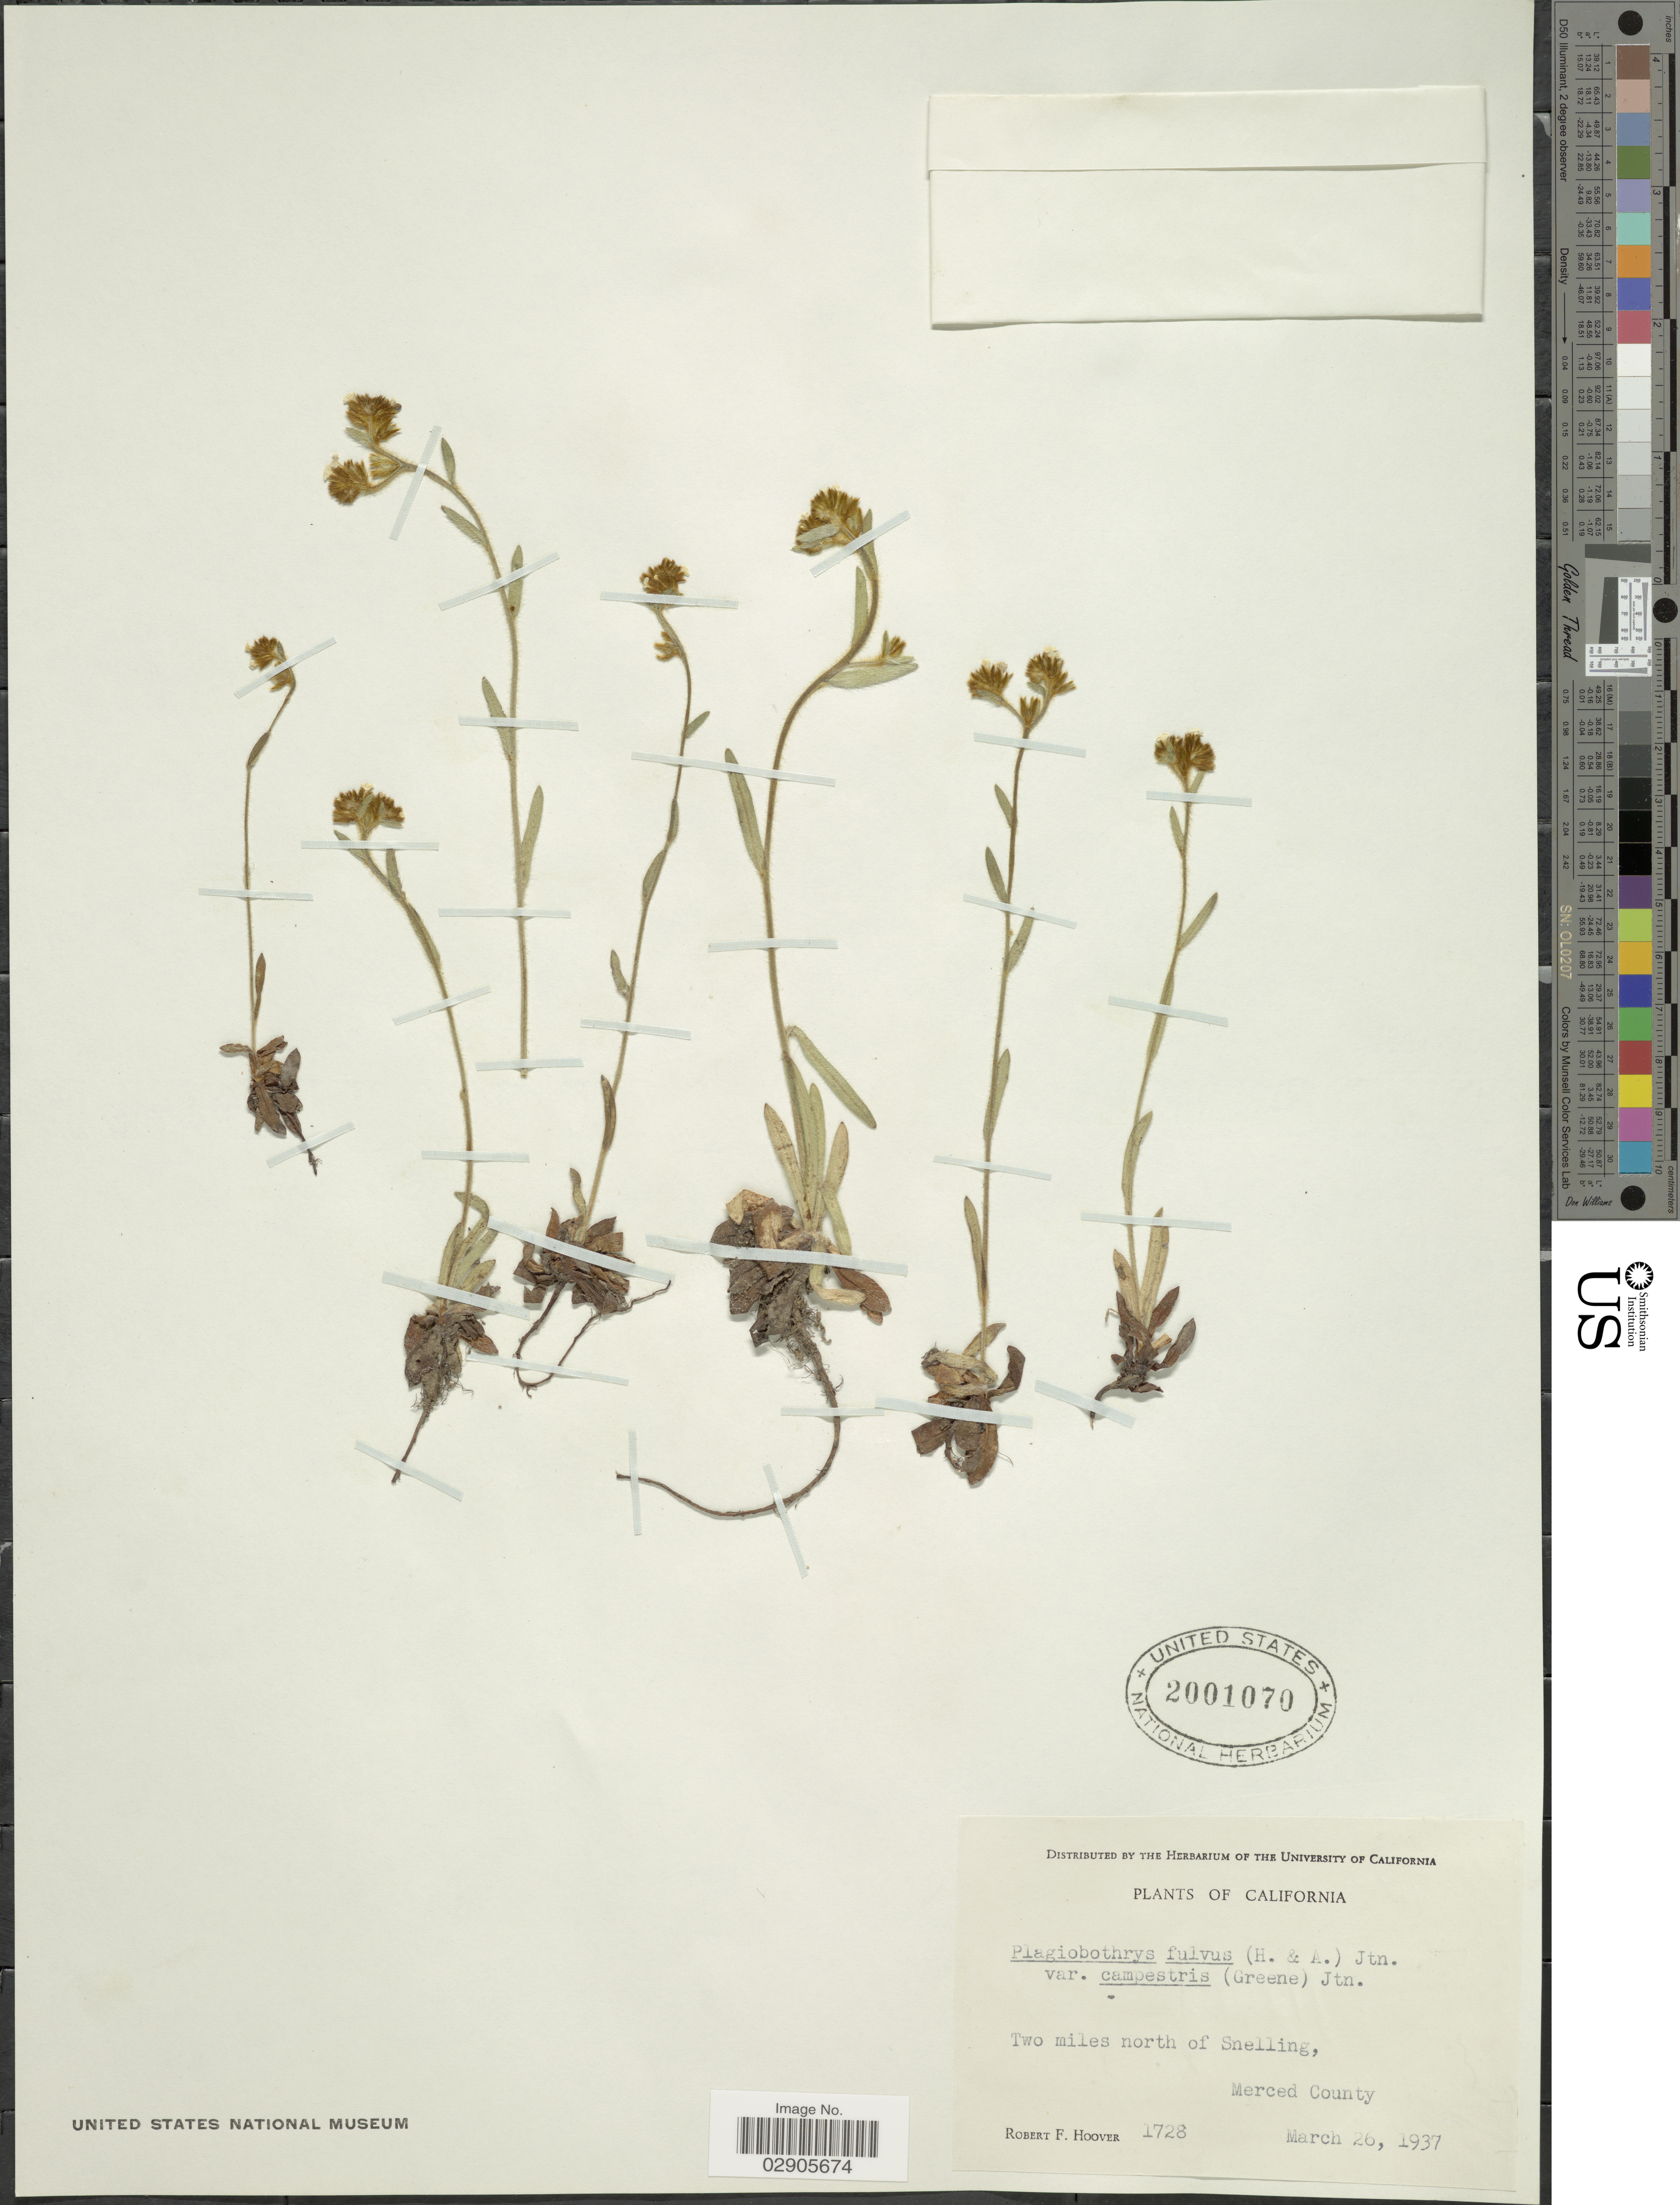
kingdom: Plantae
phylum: Tracheophyta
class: Magnoliopsida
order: Boraginales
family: Boraginaceae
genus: Plagiobothrys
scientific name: Plagiobothrys fulvus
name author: (Hook. & Arn.) I.M. Johnst.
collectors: R. F. Hoover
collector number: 1728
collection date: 1937-03-26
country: United States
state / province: California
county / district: Merced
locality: Two miles north of Snelling, Merced County.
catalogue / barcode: US 2001070